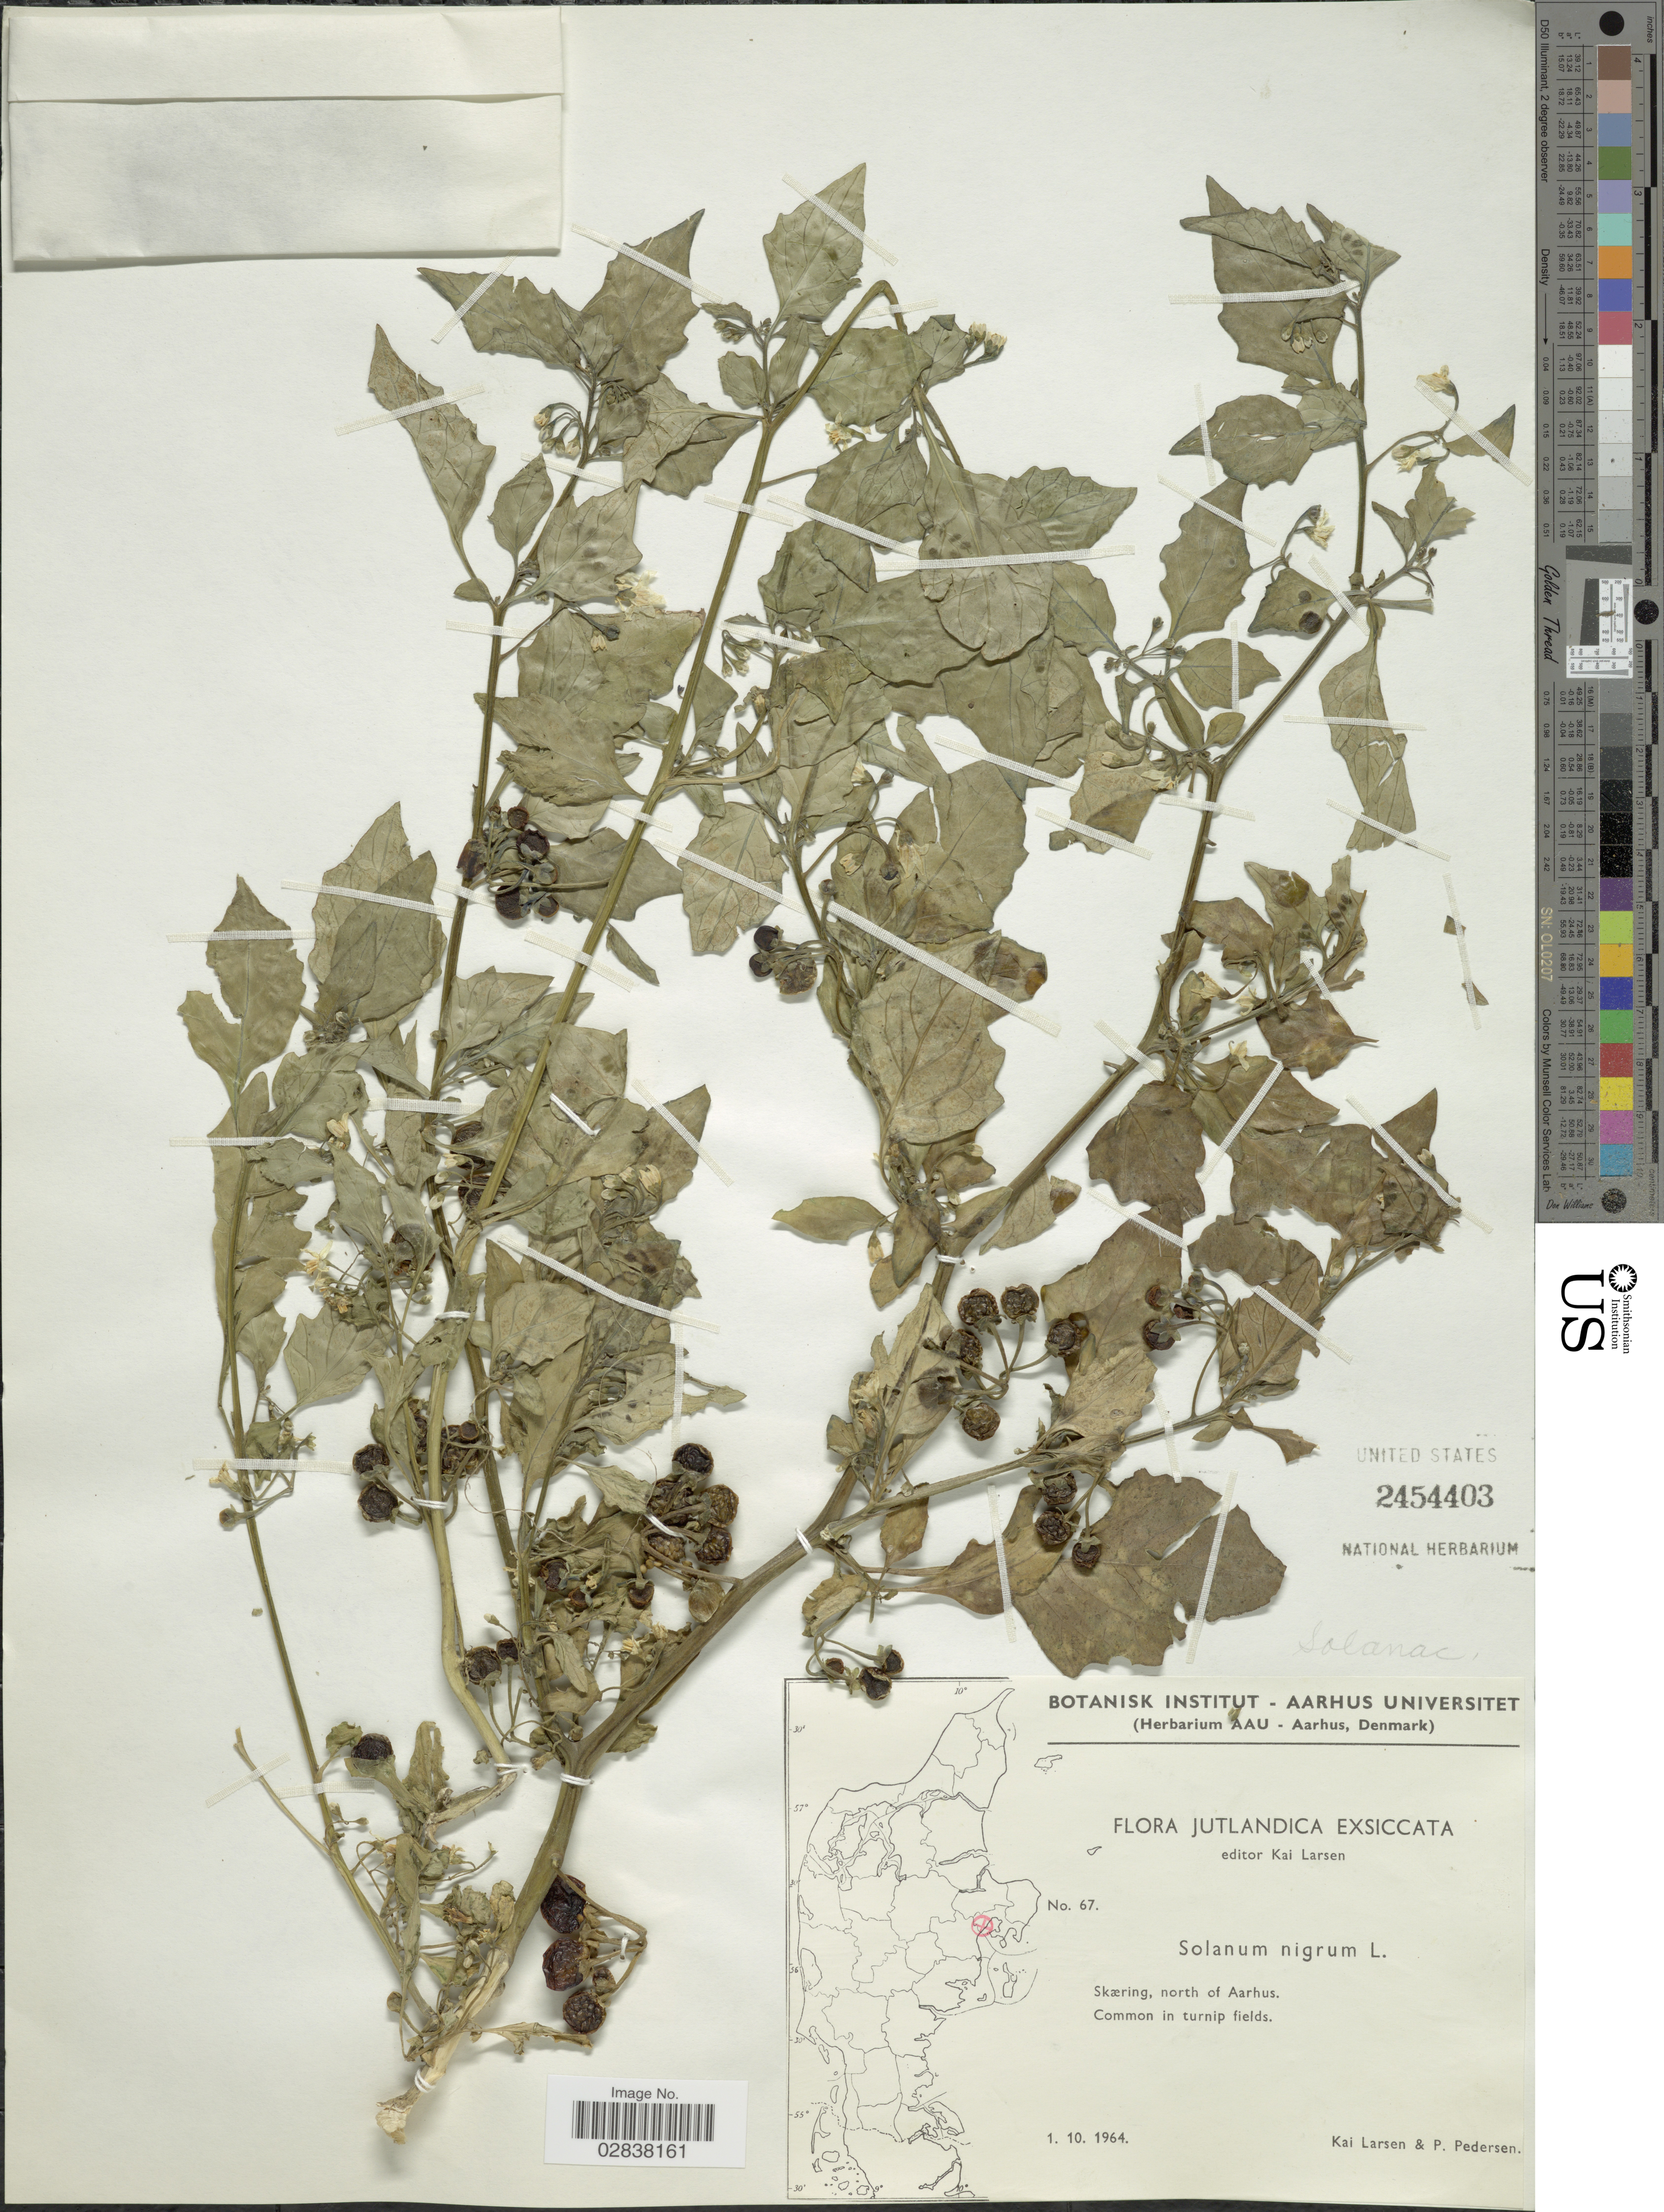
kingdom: Plantae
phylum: Tracheophyta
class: Magnoliopsida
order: Solanales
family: Solanaceae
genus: Solanum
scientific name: Solanum nigrum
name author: L.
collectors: K. Larsen & P. Pedersen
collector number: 67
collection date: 1964-10-01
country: Denmark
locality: Jutlandica Exsiccata, Skæring, north of Aarhus.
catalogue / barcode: US 2454403